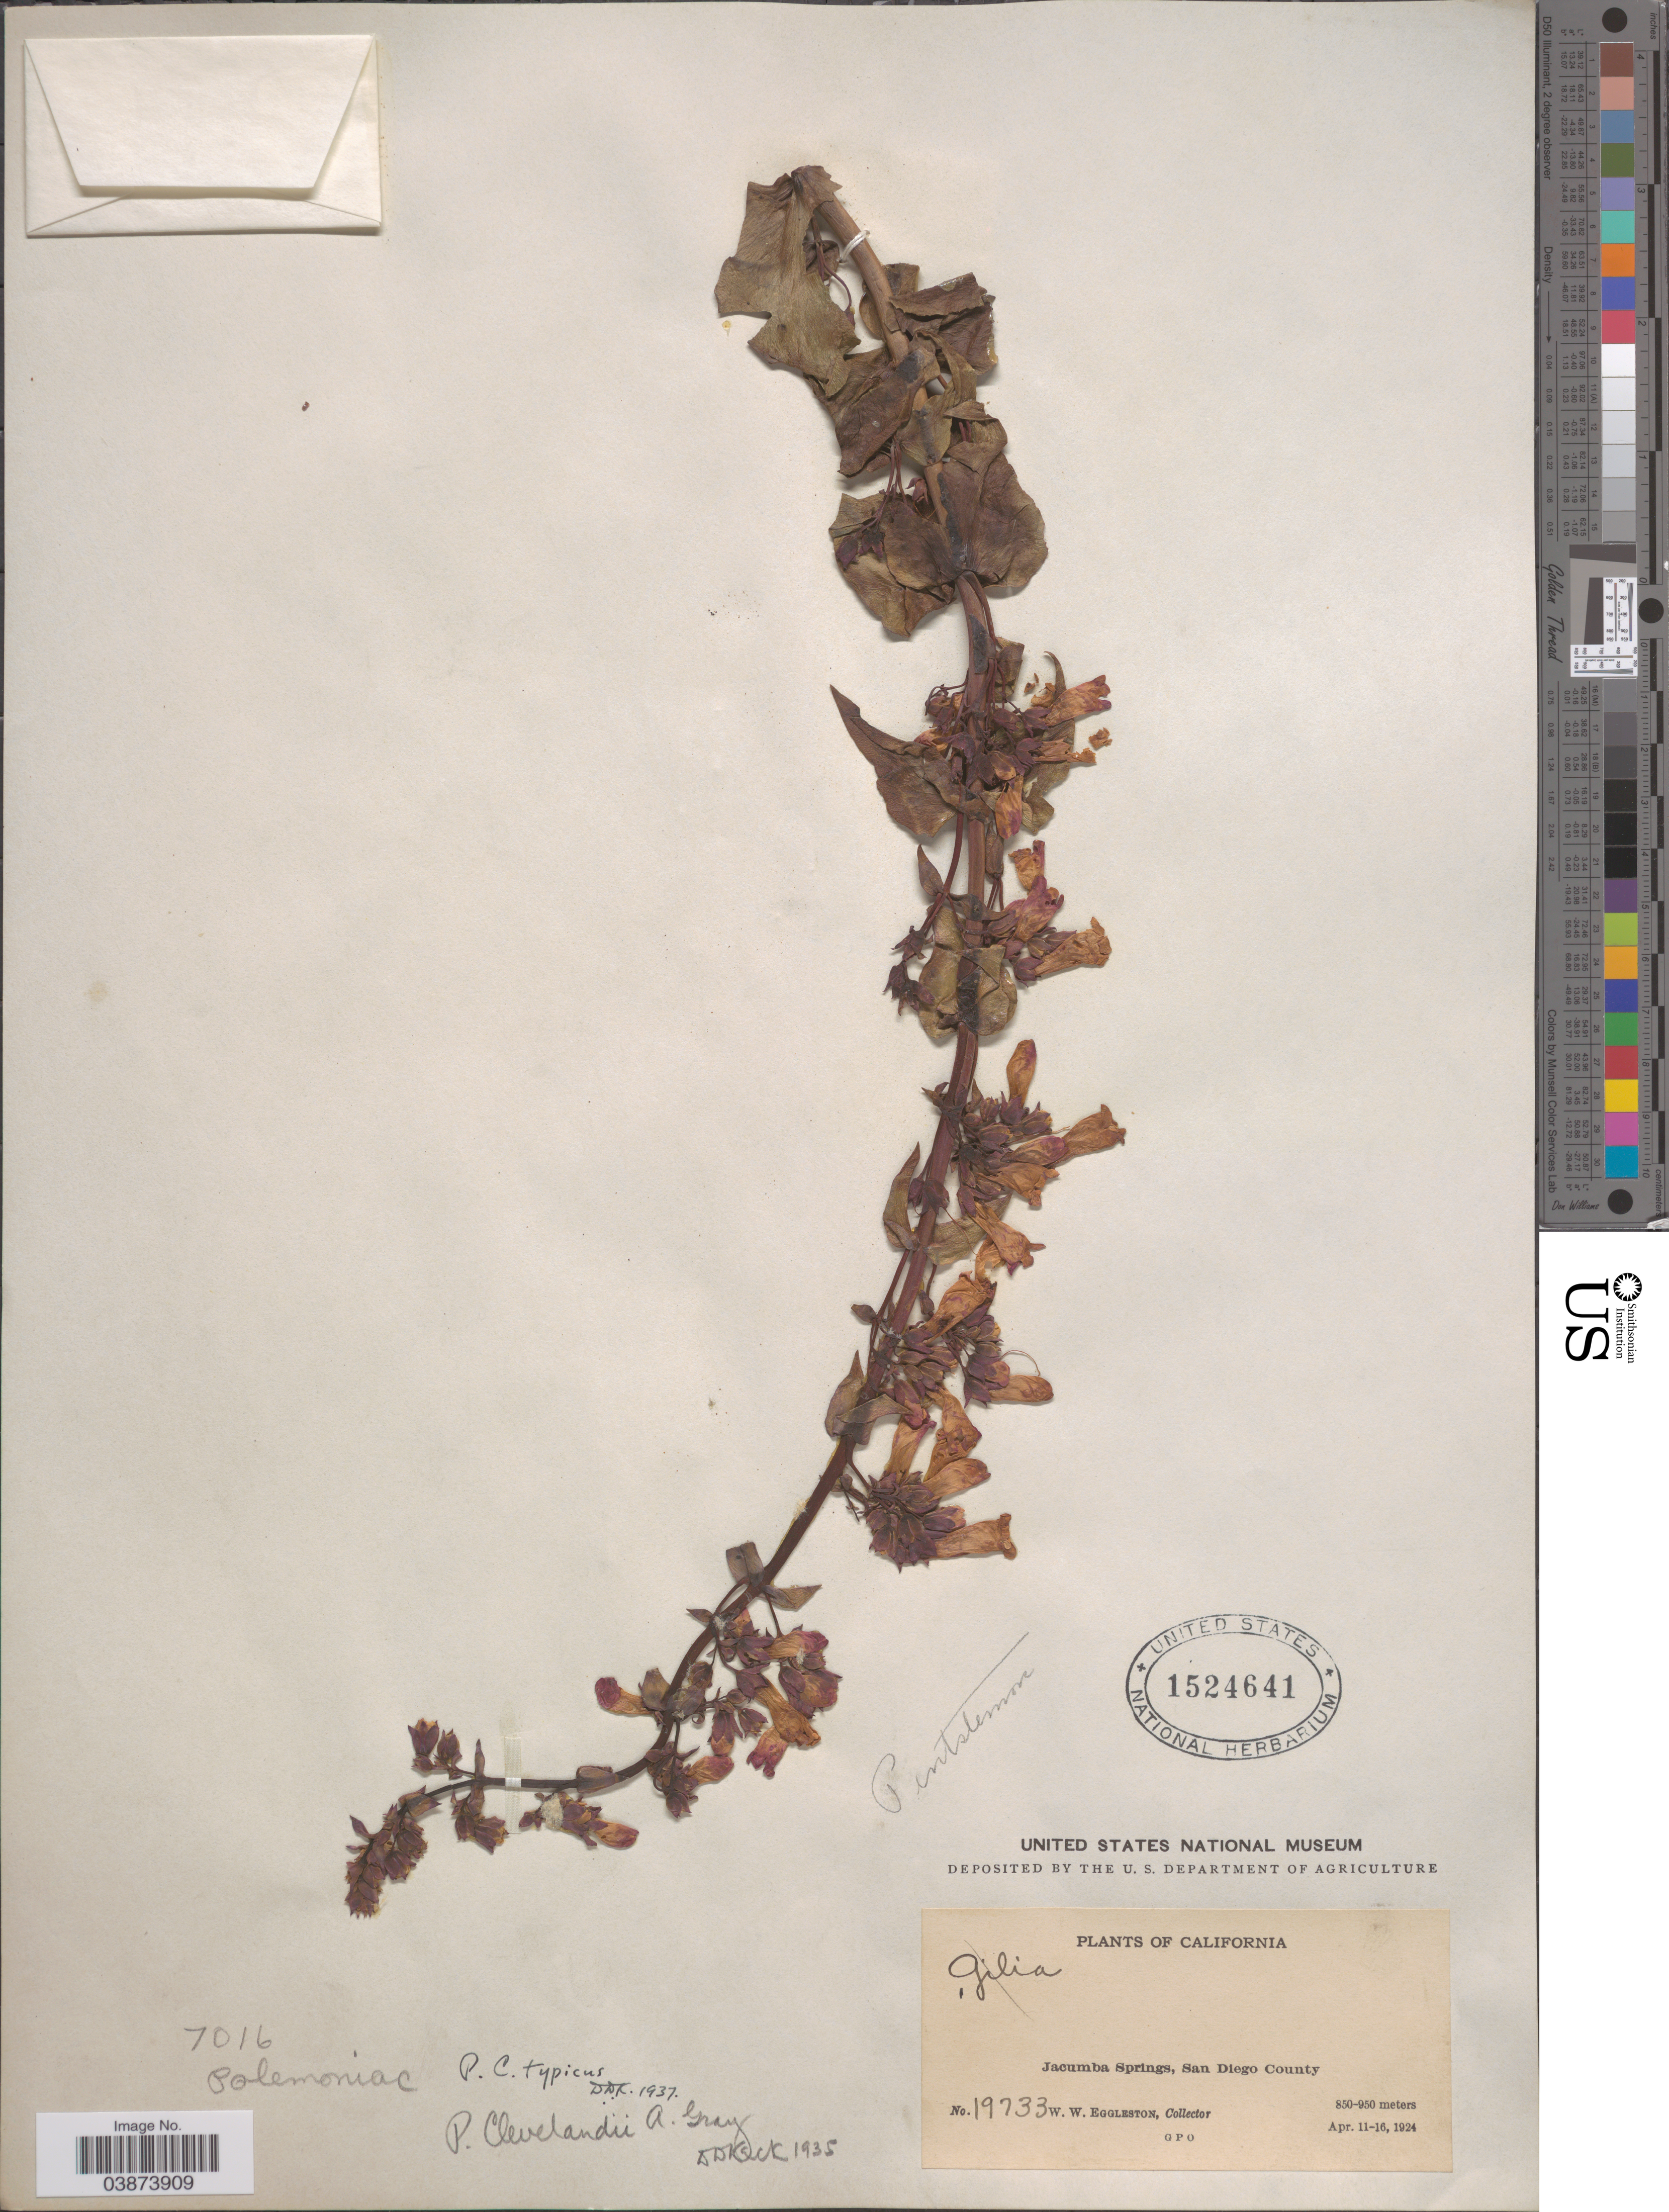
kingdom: Plantae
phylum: Tracheophyta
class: Magnoliopsida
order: Lamiales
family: Plantaginaceae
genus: Penstemon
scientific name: Penstemon clevelandii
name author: A. Gray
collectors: W. W. Eggleston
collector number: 19733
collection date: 1924-04-11/1924-04-16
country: United States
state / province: California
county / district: San Diego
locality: Jacumba Springs, San Diego County.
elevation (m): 850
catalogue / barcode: US 1524641